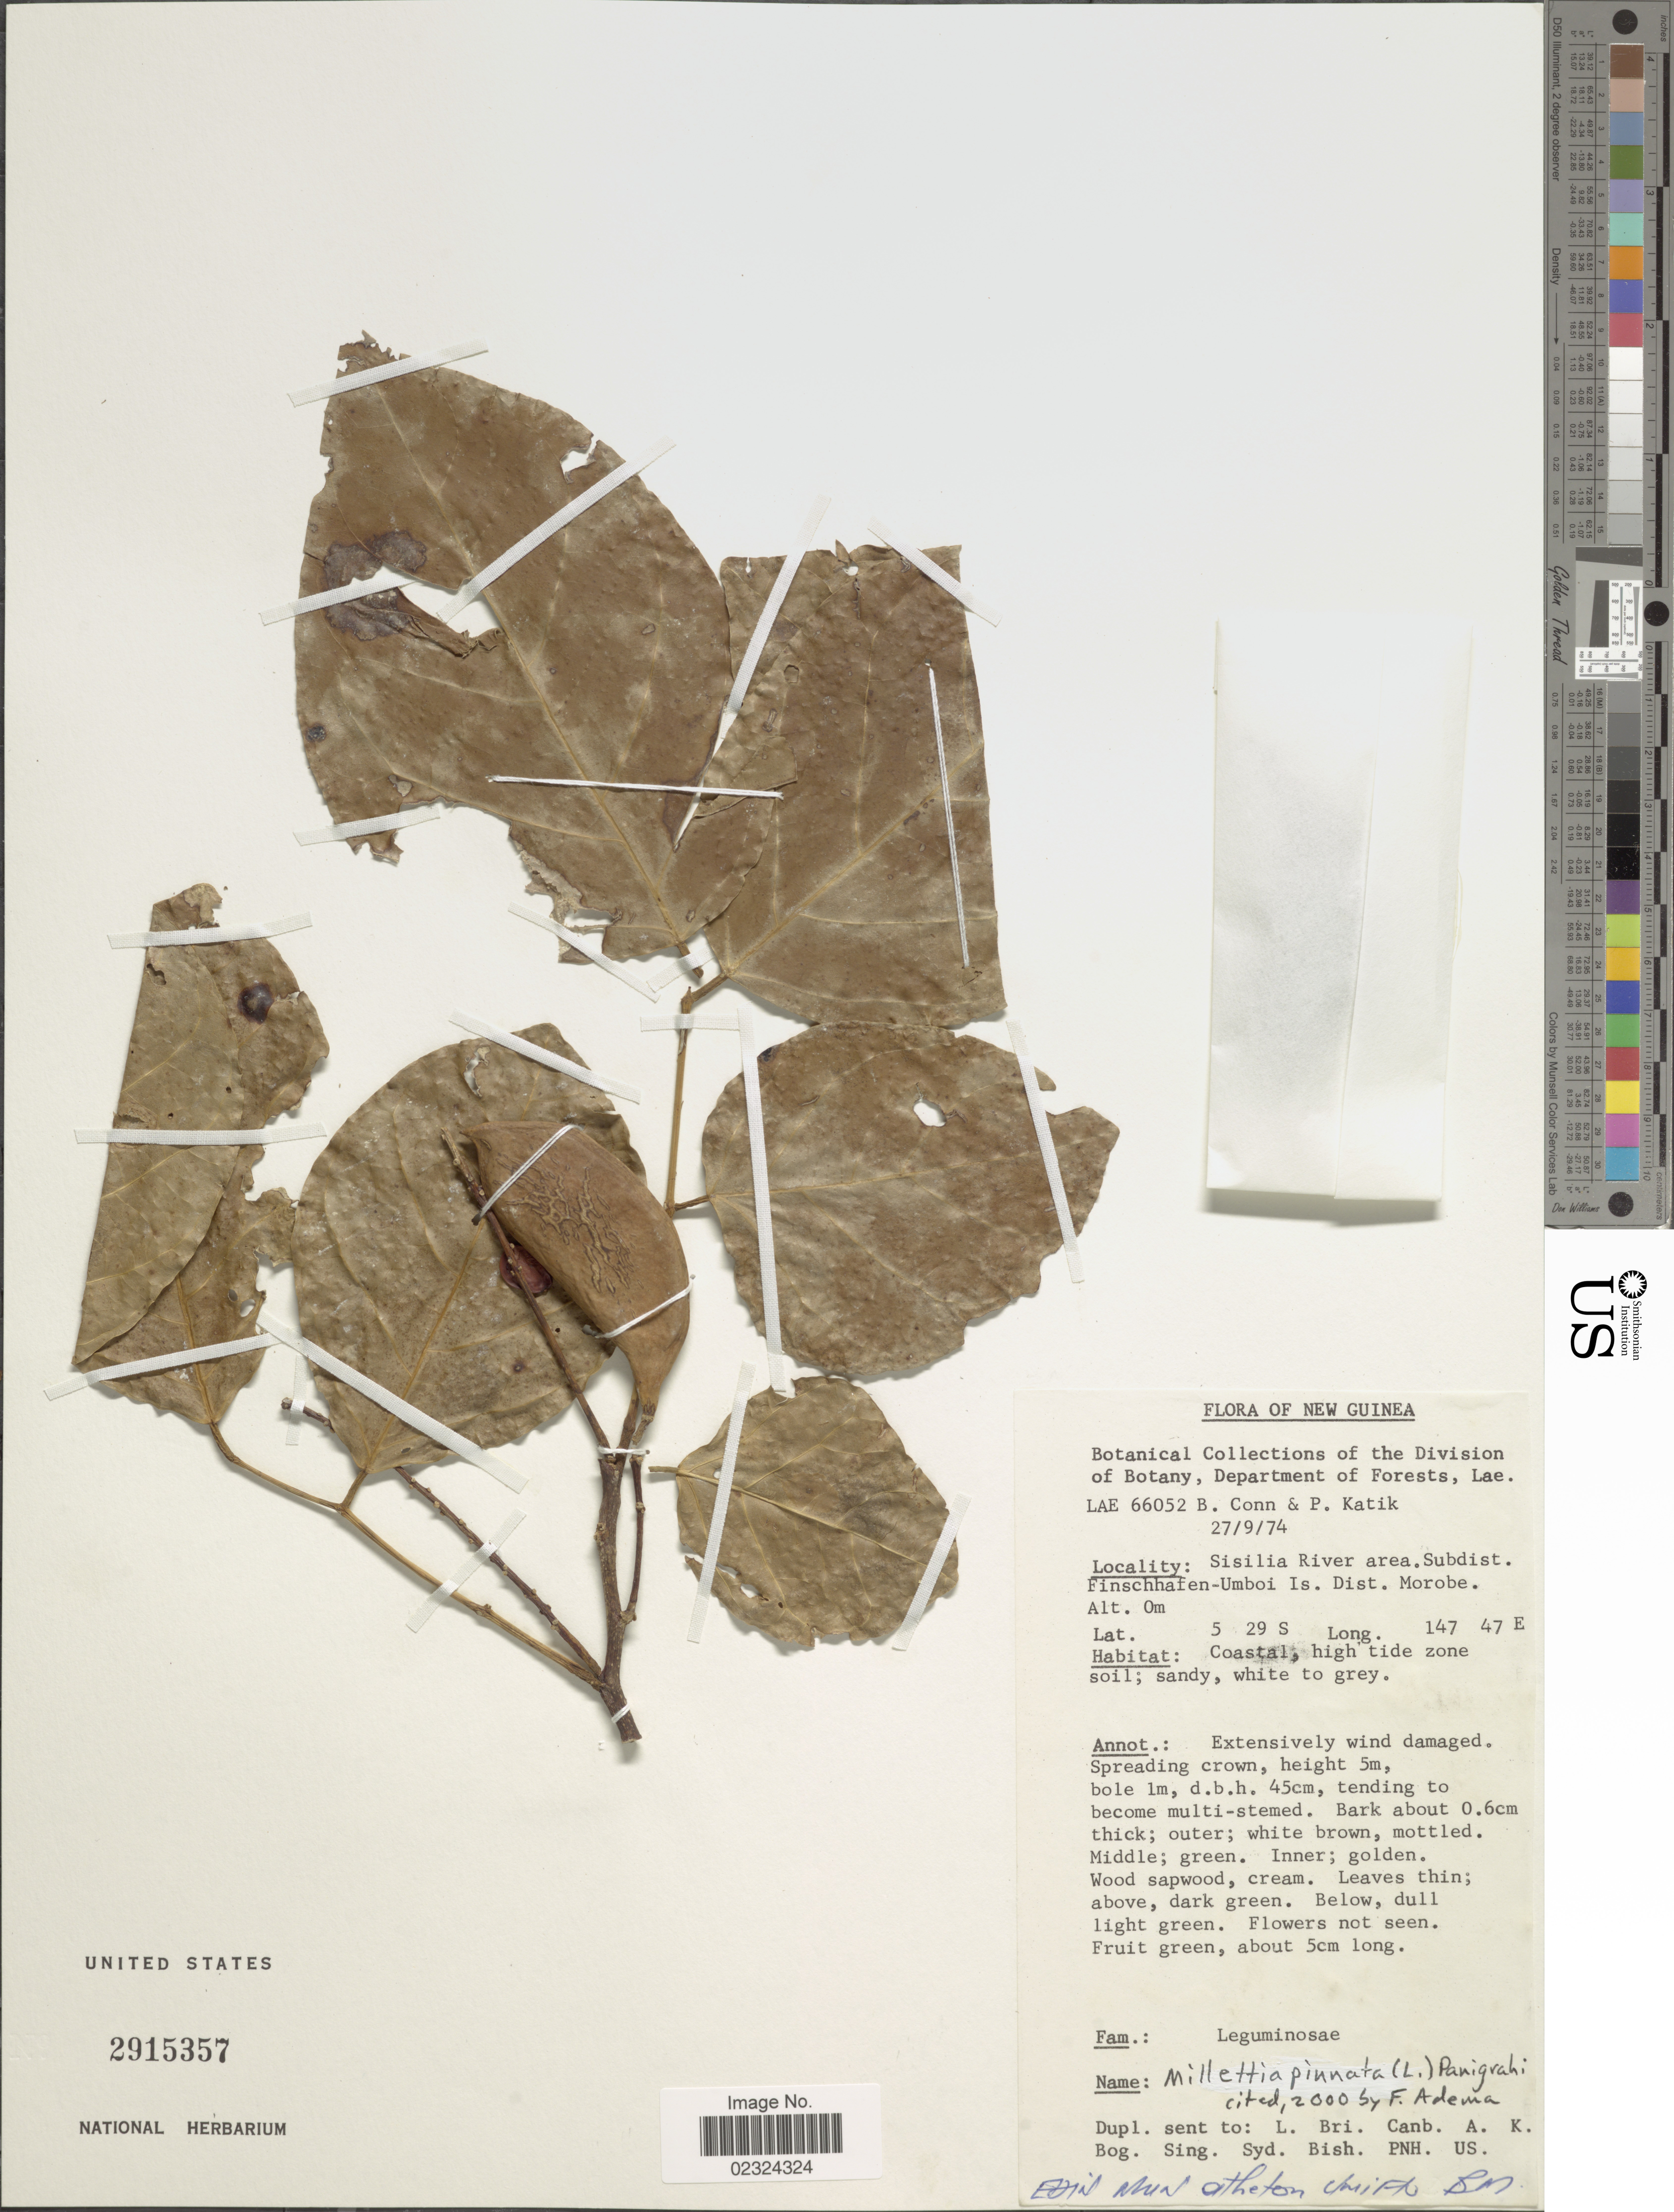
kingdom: Plantae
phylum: Tracheophyta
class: Magnoliopsida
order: Fabales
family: Fabaceae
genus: Millettia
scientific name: Millettia pinnata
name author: (L.) Panigrahi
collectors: B. Conn & P. Katik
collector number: LAE66052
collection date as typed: Transcribed d/m/y: 27/9/74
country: Papua New Guinea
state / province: Morobe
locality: New Guinea. Sisilia River area. Subdist. Finschhafen-Umboi Is.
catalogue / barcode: US 2915357